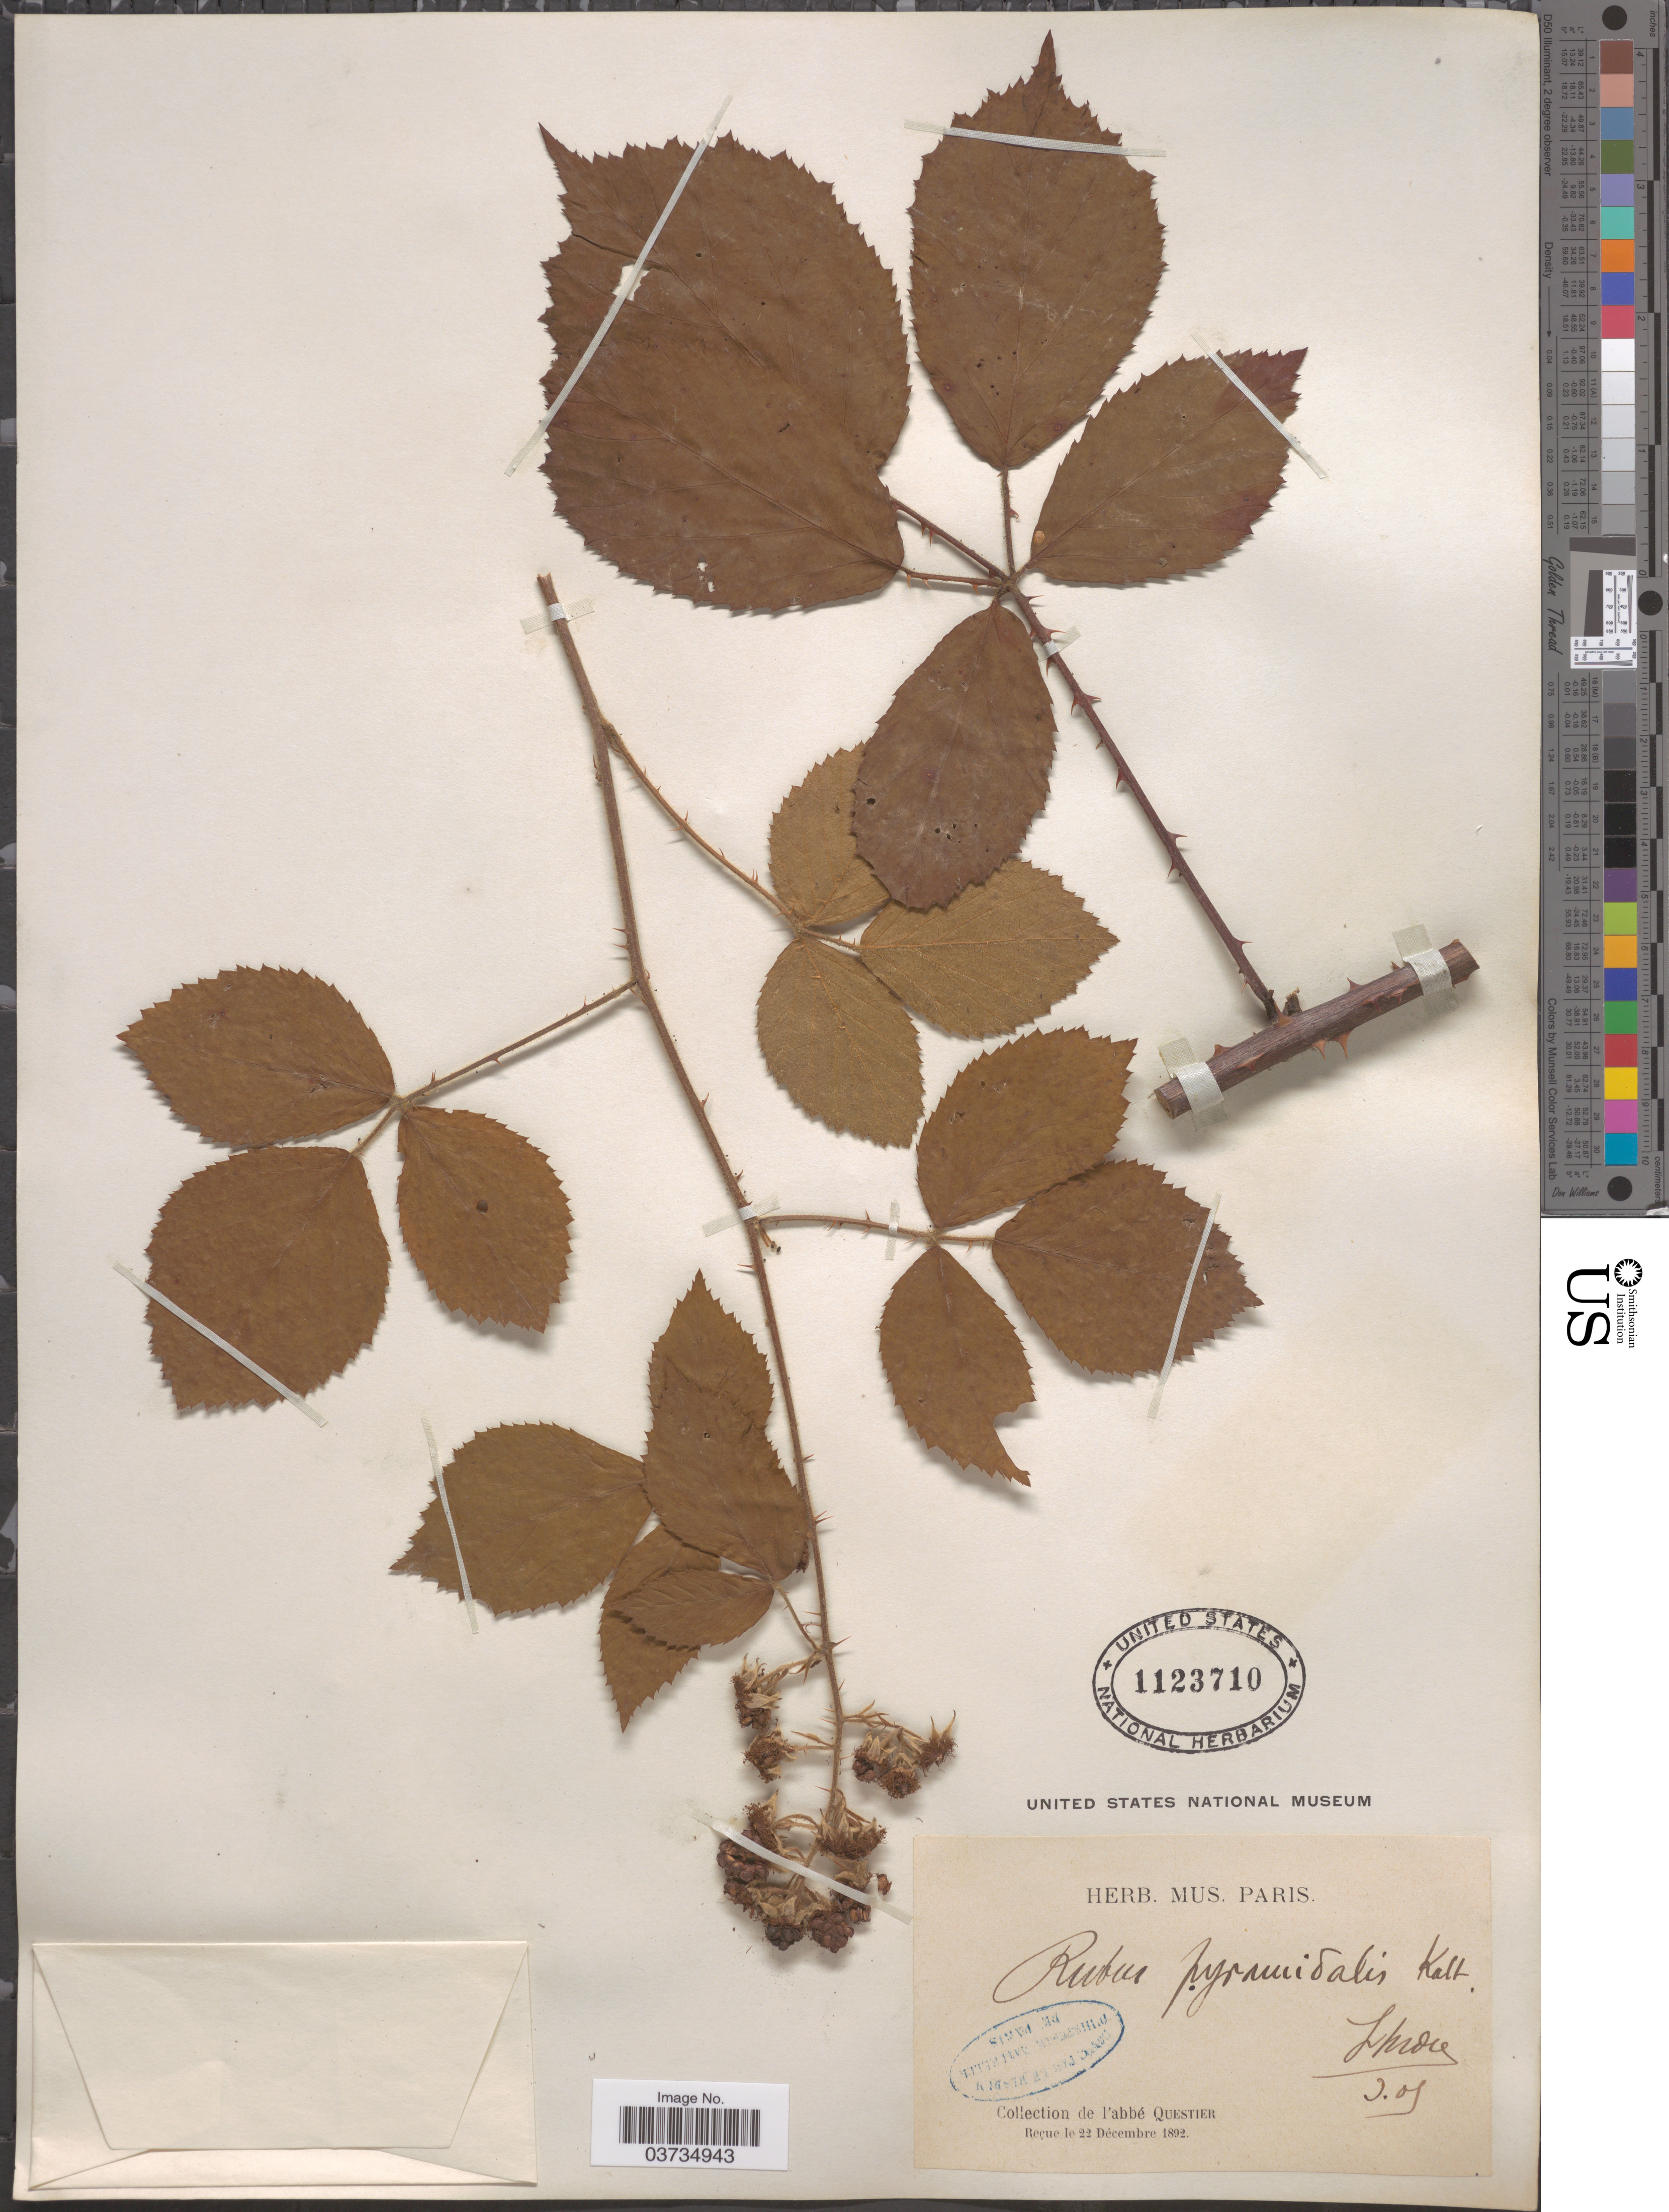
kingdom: Plantae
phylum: Tracheophyta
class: Magnoliopsida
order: Rosales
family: Rosaceae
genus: Rubus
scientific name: Rubus pyramidalis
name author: Kaltenb.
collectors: A. Questier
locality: [illegible text].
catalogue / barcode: US 1123710